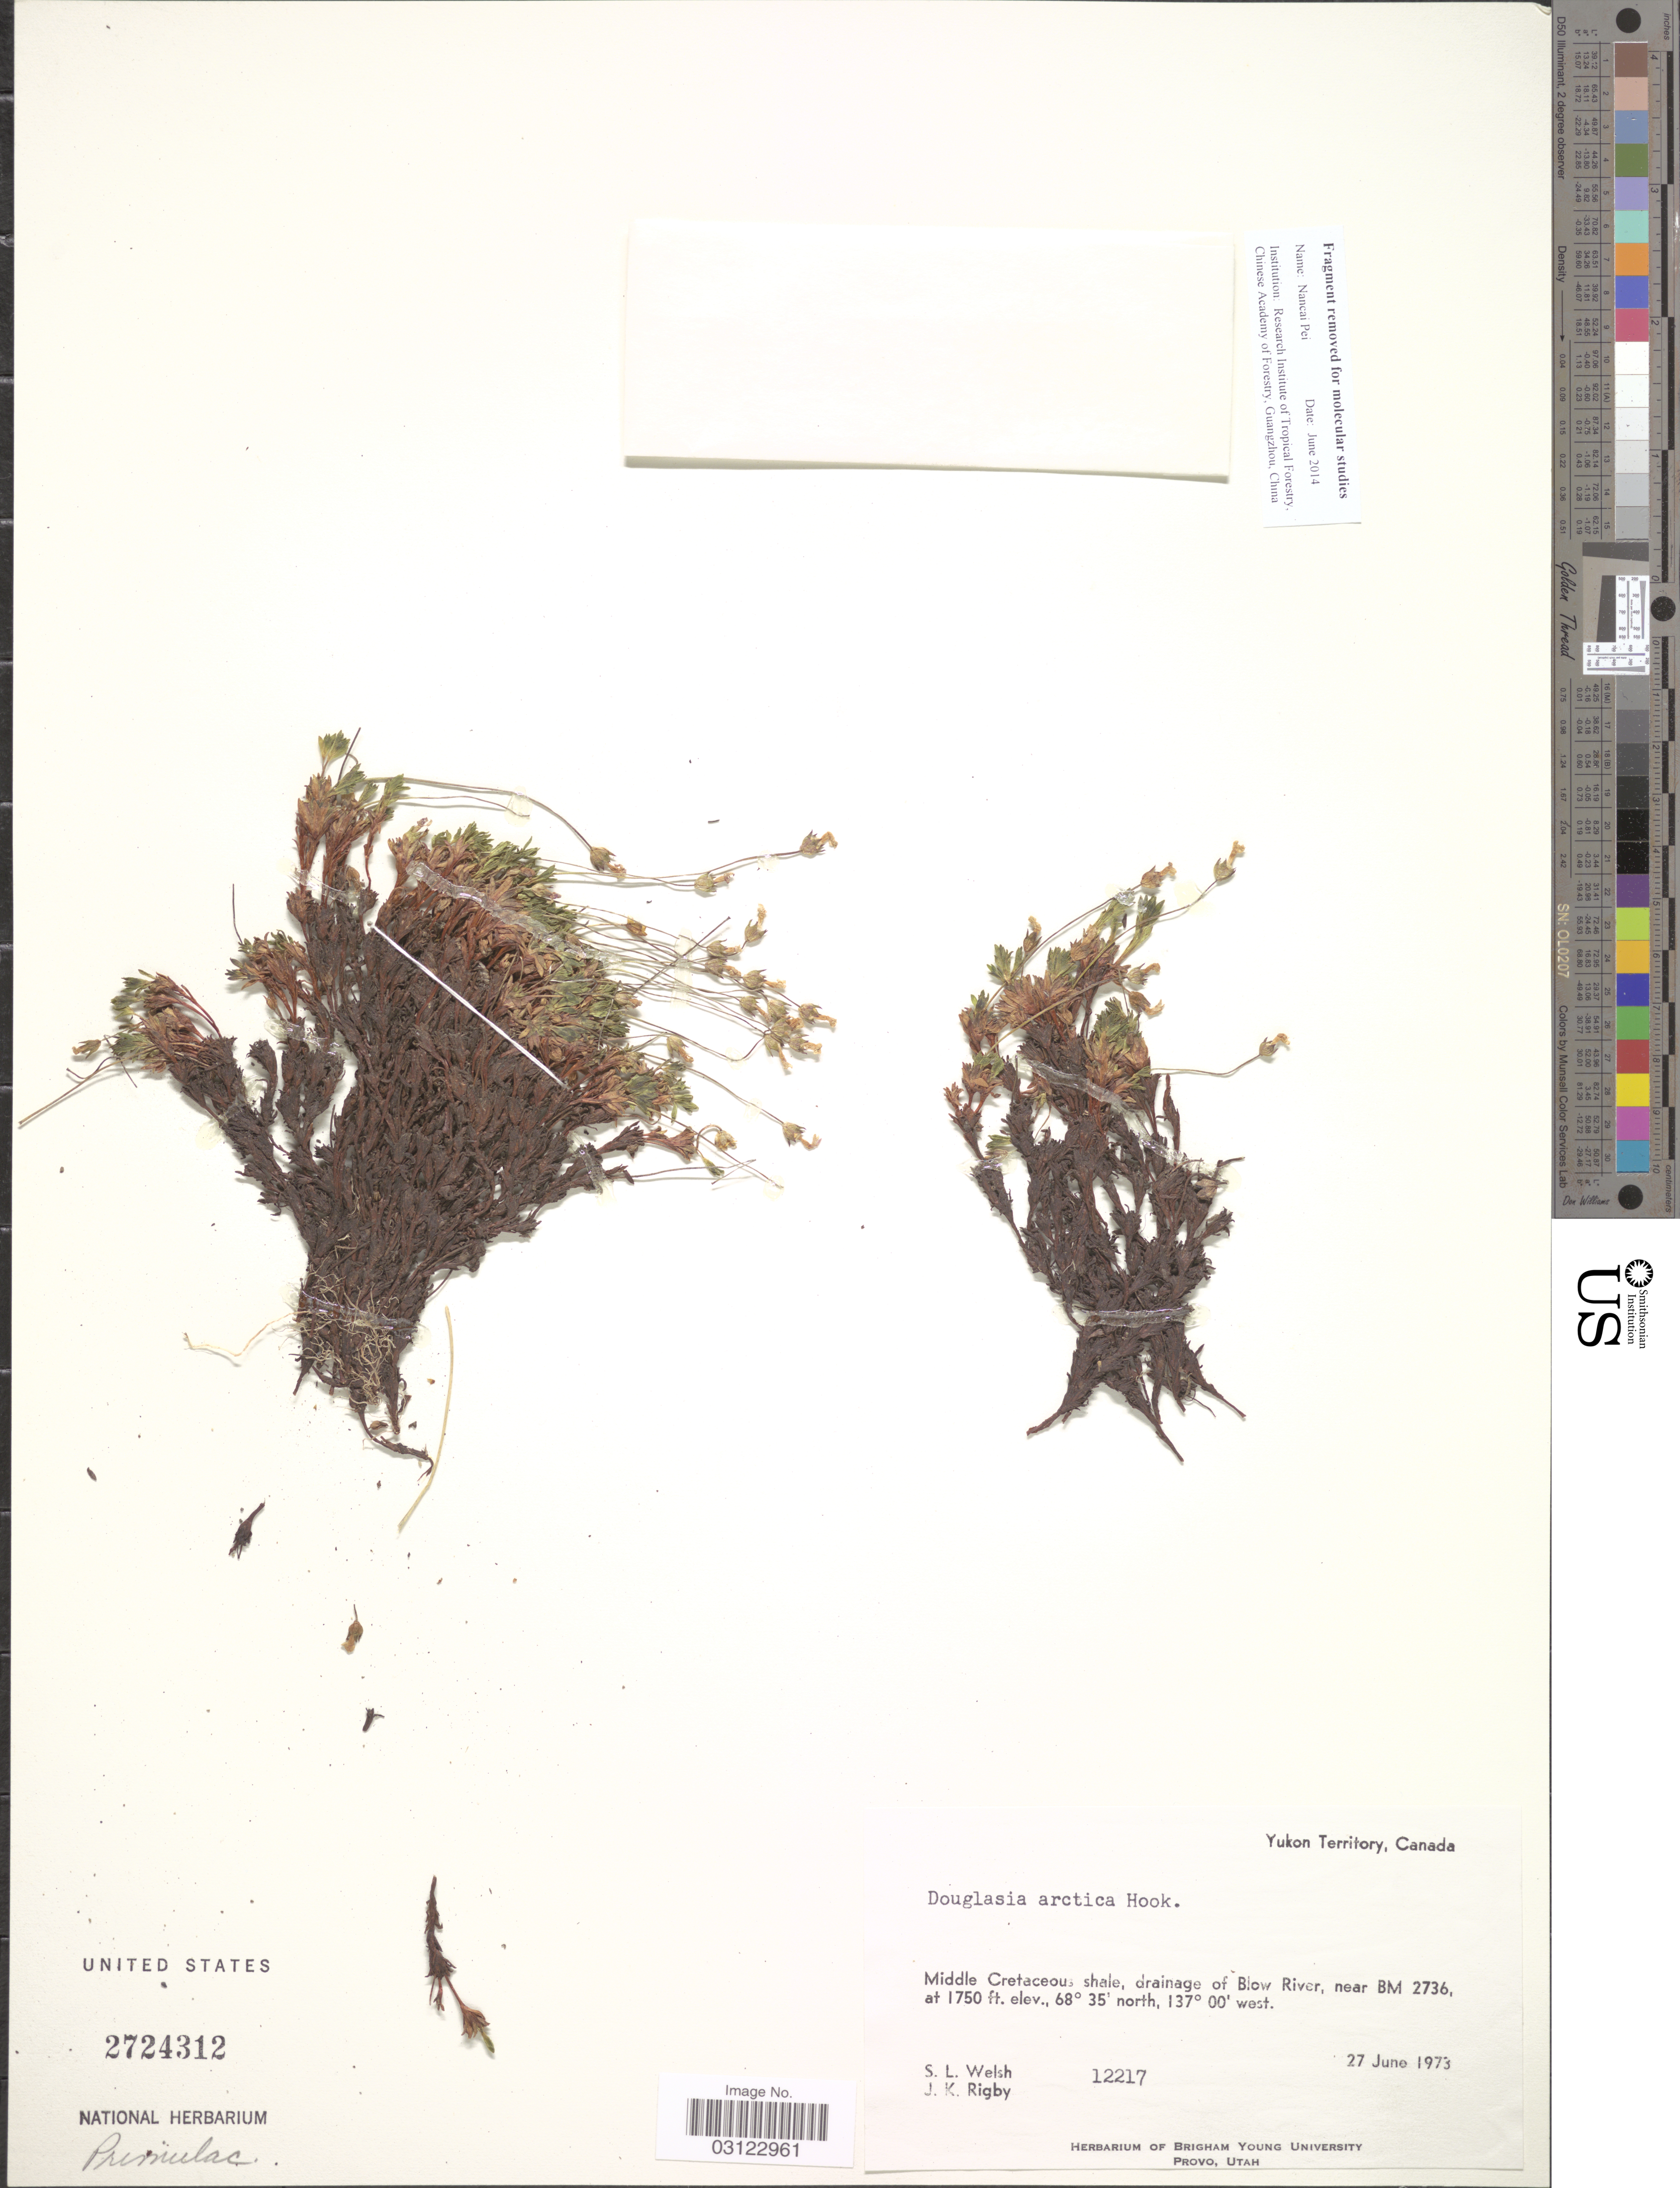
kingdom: Plantae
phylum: Tracheophyta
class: Magnoliopsida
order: Ericales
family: Primulaceae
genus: Douglasia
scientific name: Douglasia gormanii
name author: Constance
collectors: S. Welsh & J. Rigby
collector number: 12217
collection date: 1973-06-27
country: Canada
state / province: Yukon Territory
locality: Yukon Territory. Middle Cretaceous shale, drainage of Blow River, near BM 2736.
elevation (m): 533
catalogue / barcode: US 2724312